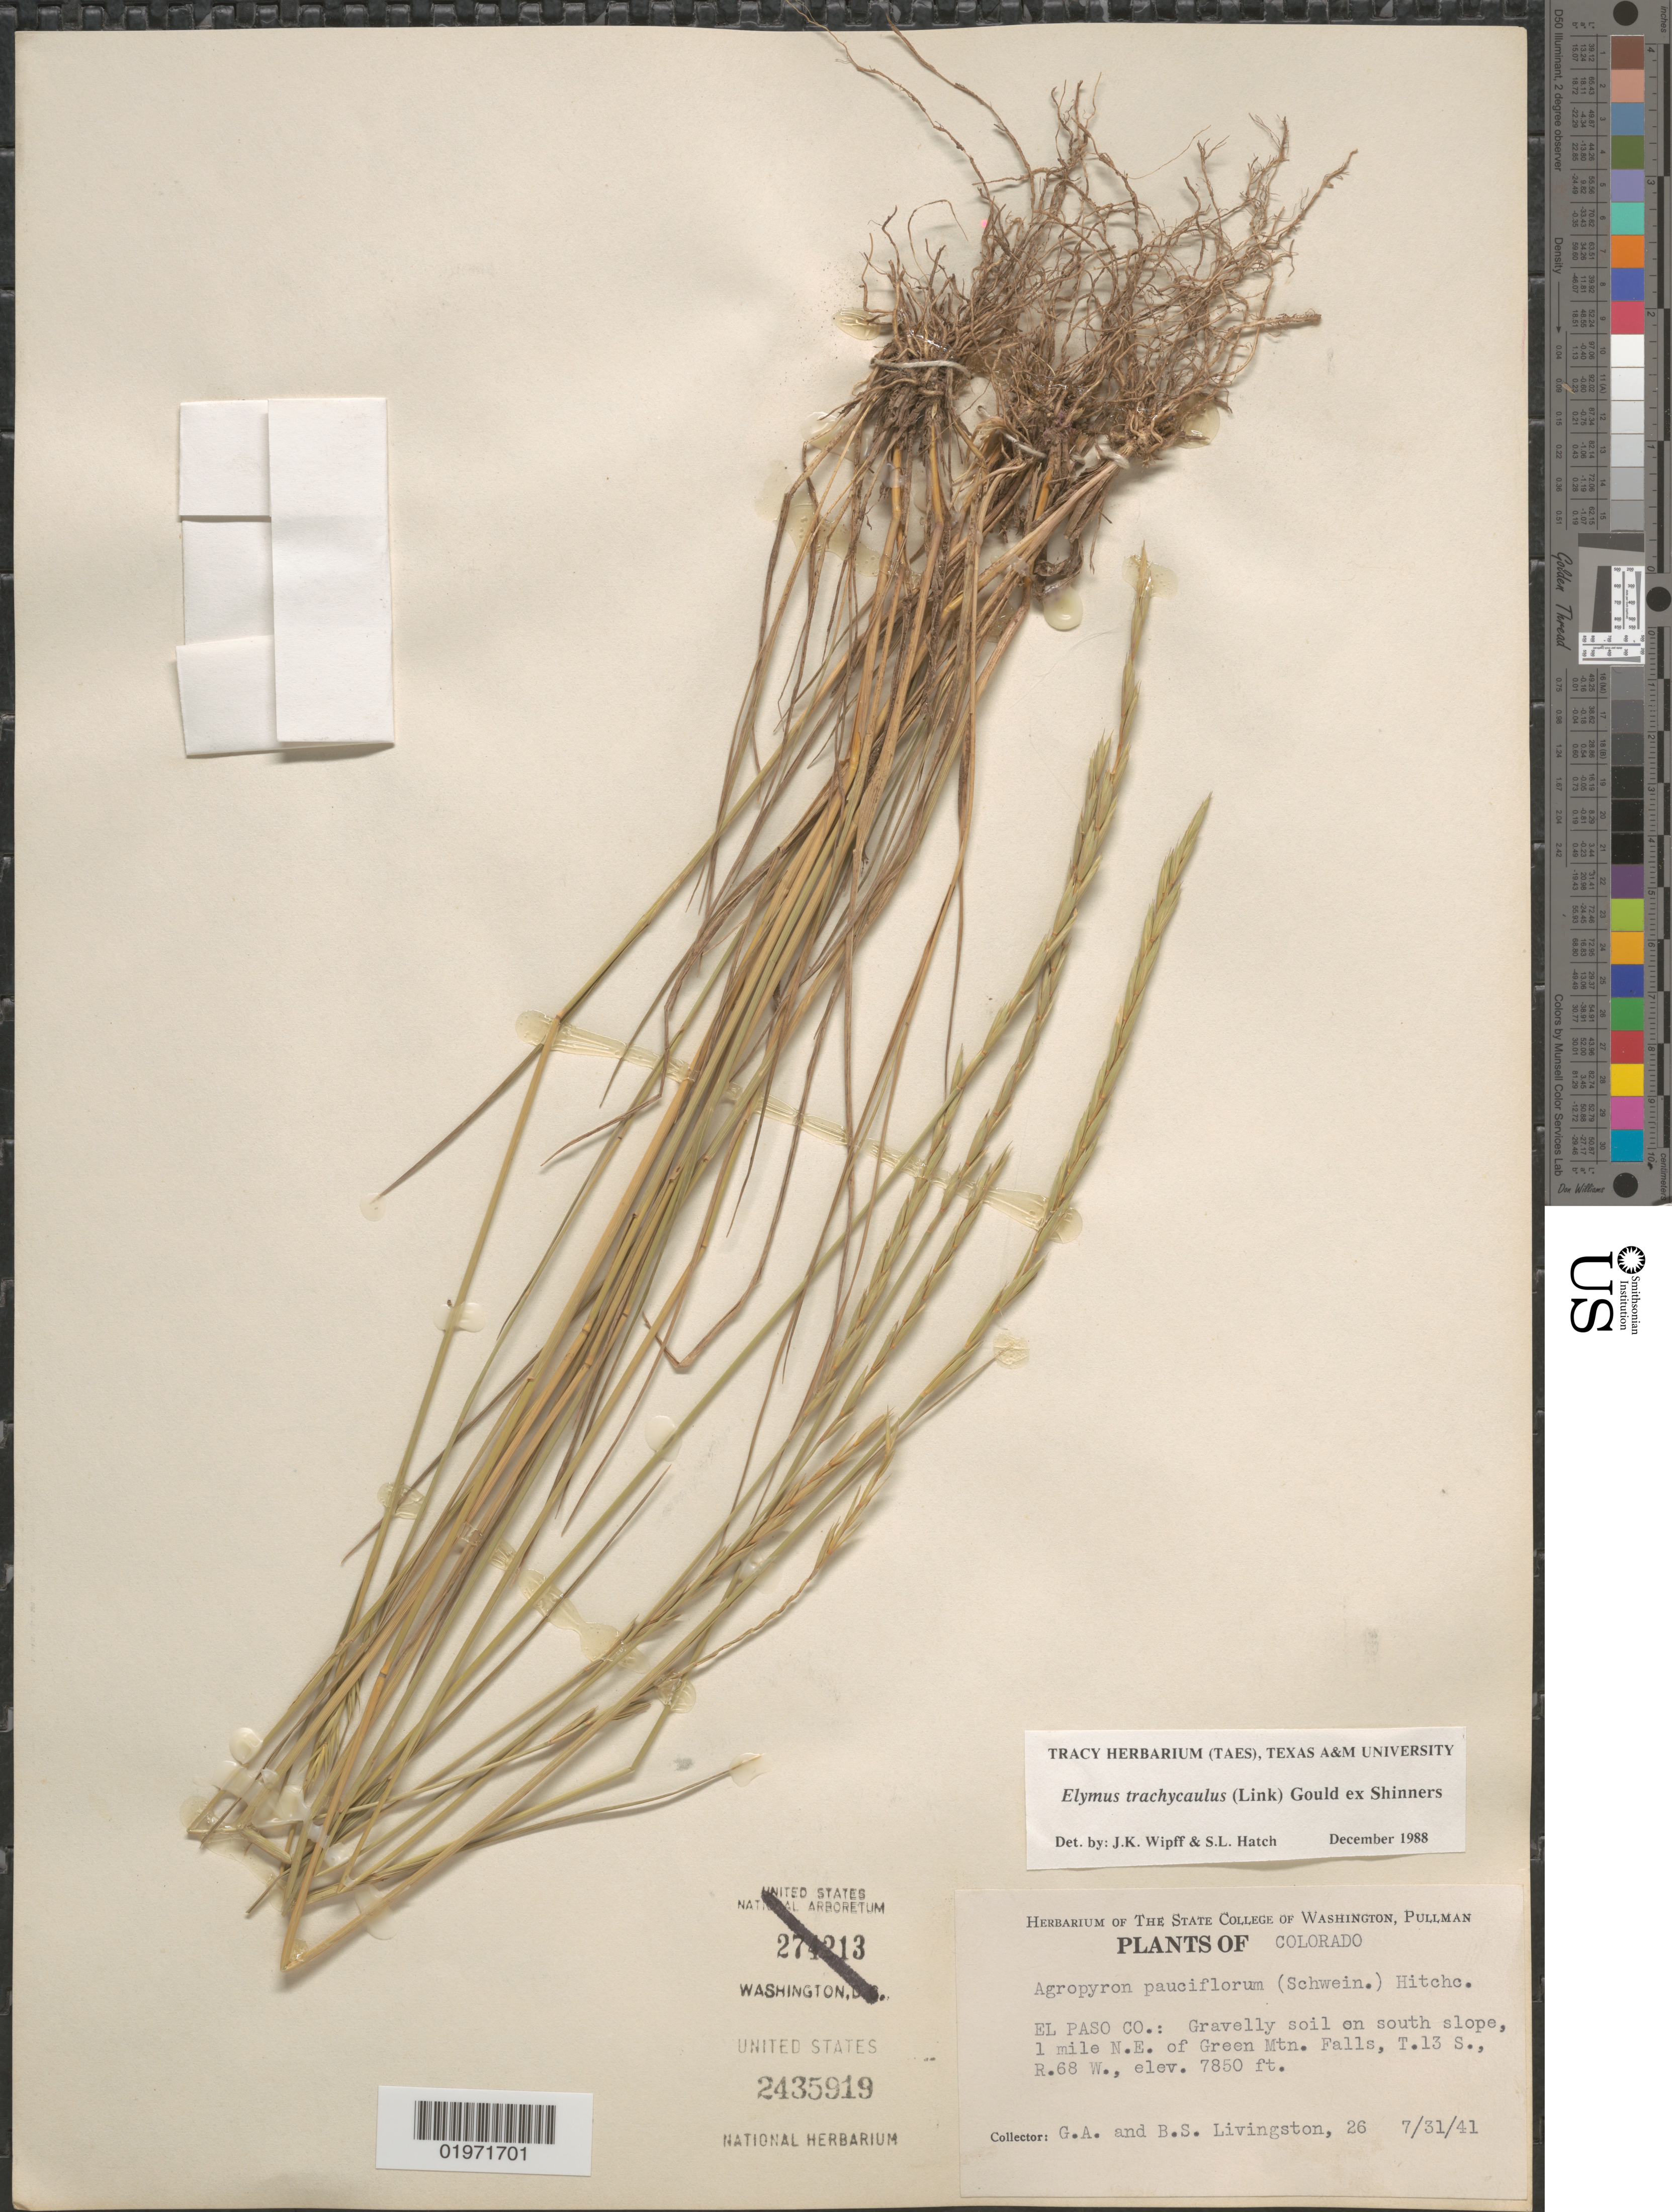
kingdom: Plantae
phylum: Tracheophyta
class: Liliopsida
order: Poales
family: Poaceae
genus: Elymus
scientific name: Elymus trachycaulus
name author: (Link) Gould ex Shinners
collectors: G. Livingston & B. Livingston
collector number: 26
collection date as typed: Transcribed d/m/y: 31/7/41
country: United States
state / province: Colorado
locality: El Paso Co.: Gravelly soil on south slope, 1 mile N.E. of Green Mtn. Falls, T.13 S., R.68 W.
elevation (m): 2393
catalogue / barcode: US 2435919